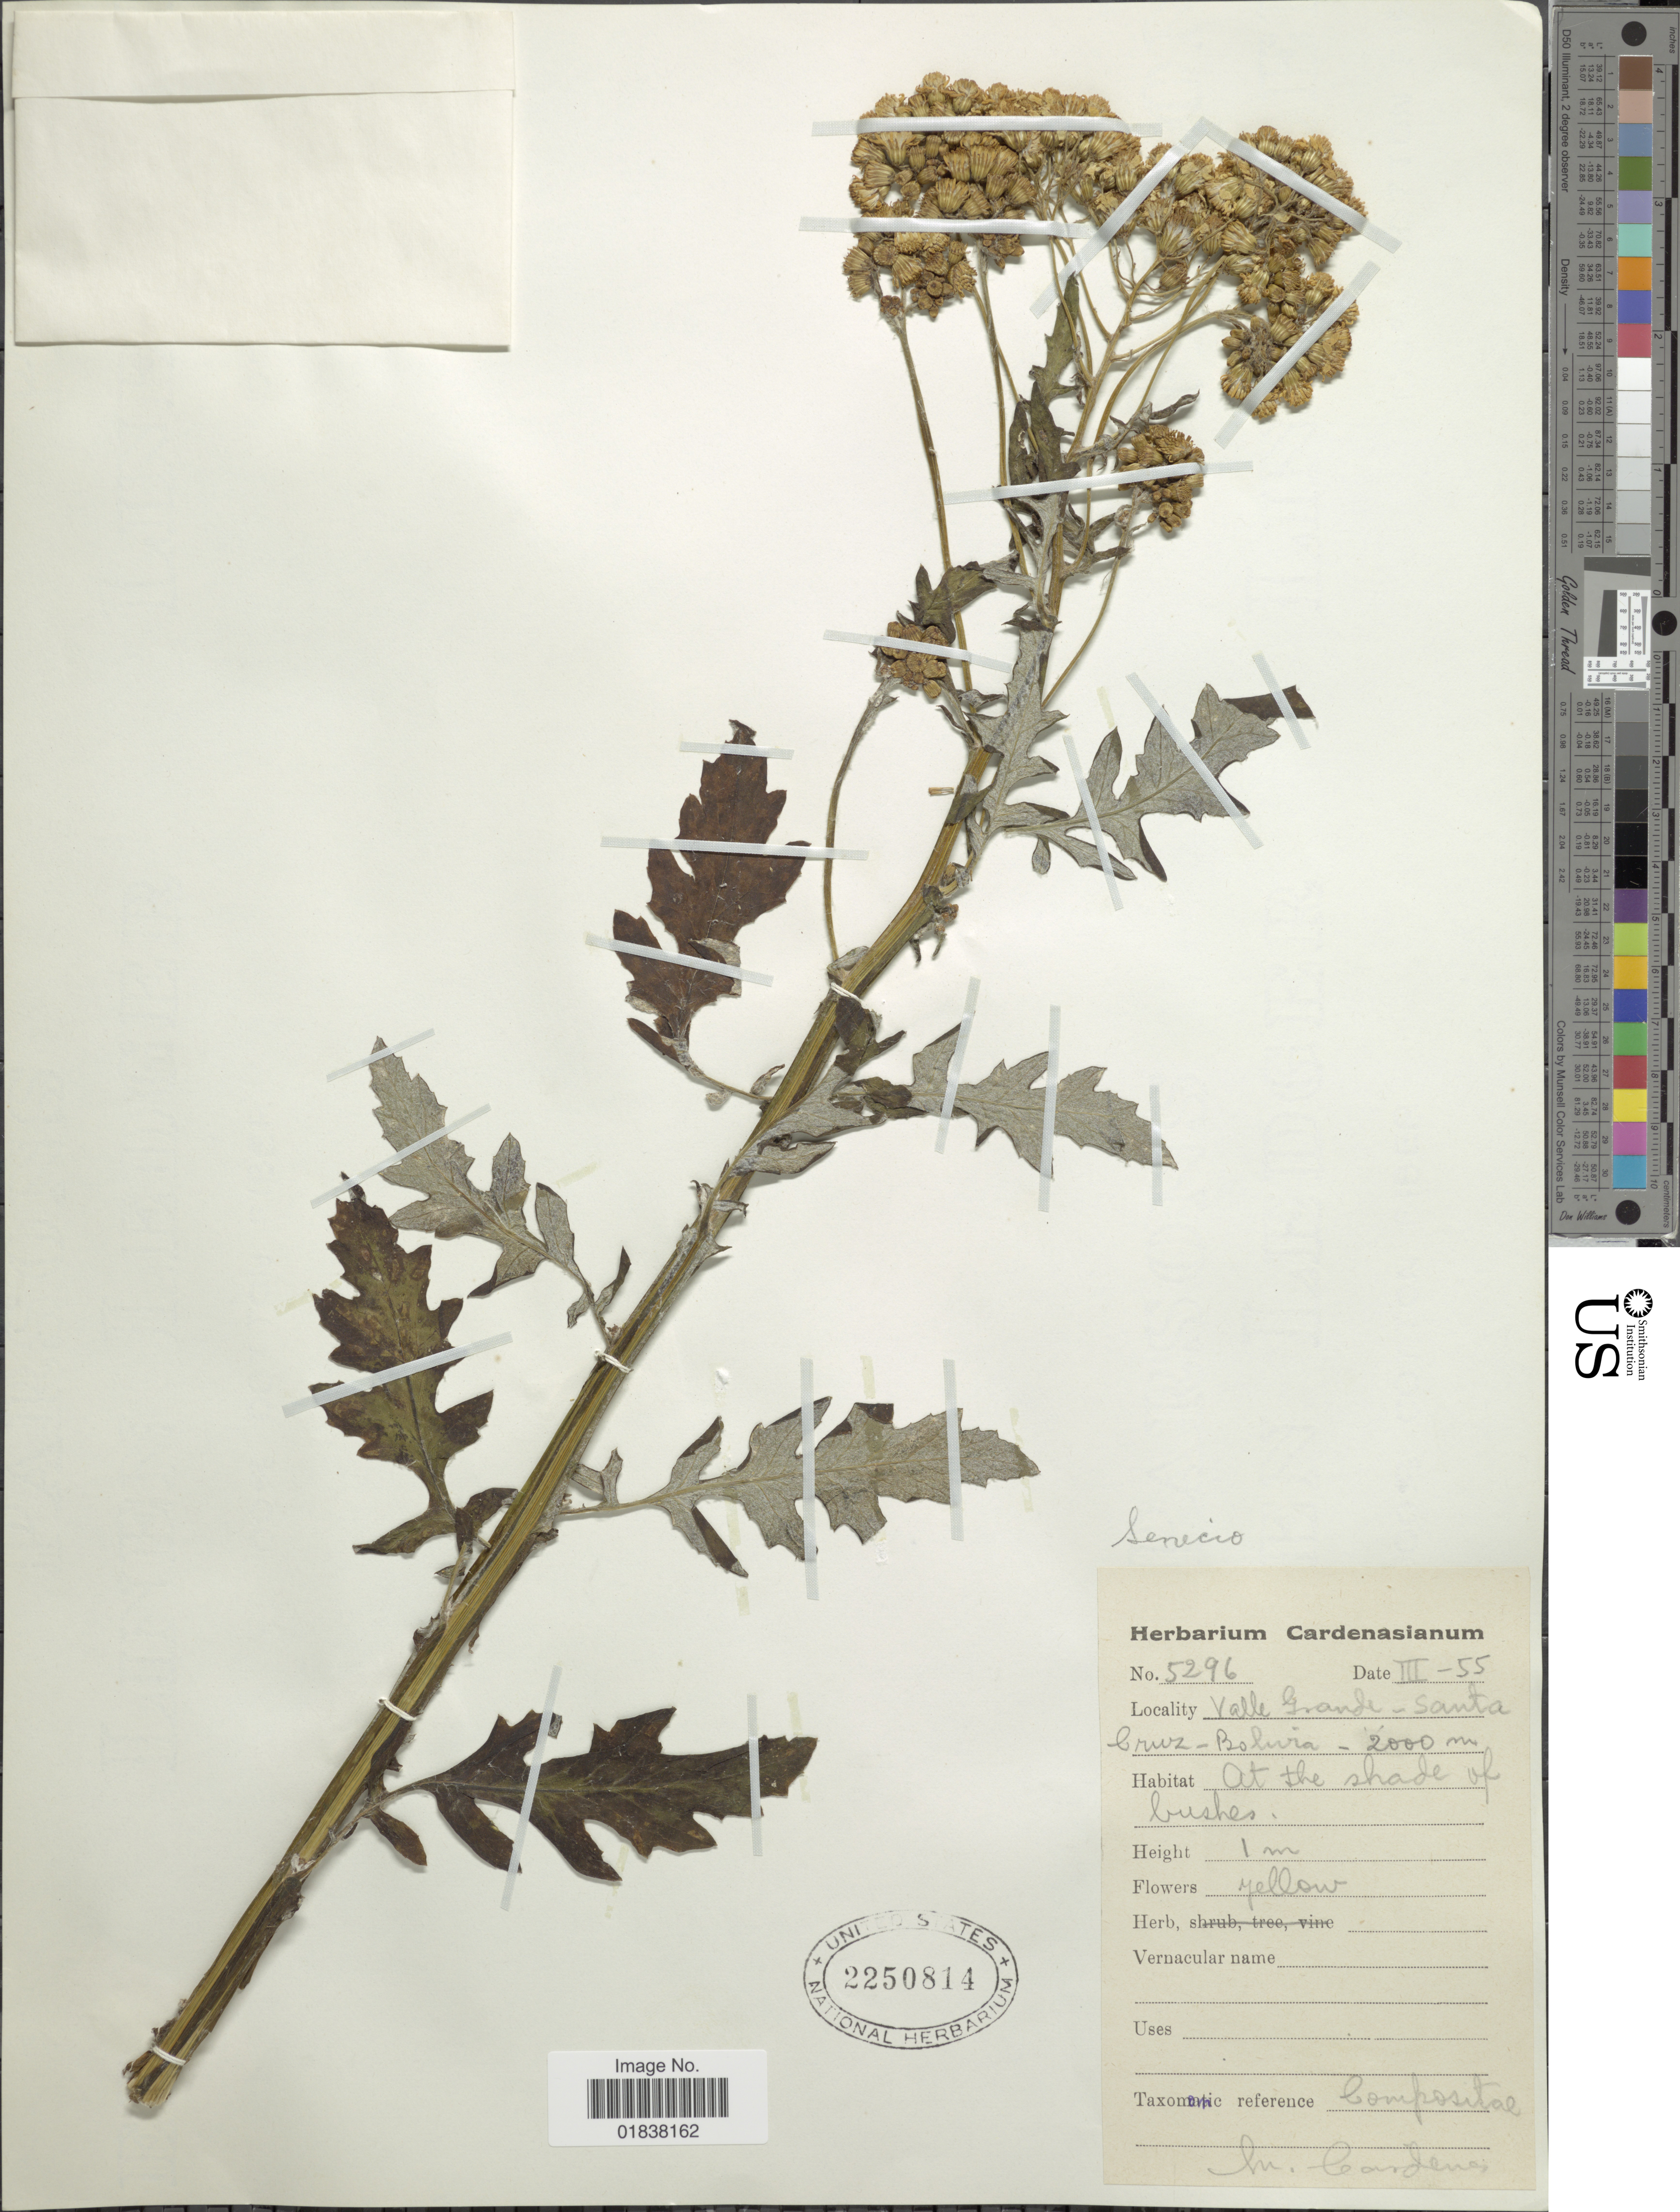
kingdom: Plantae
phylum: Tracheophyta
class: Magnoliopsida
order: Asterales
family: Asteraceae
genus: Senecio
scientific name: Senecio pentapterus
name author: Cabrera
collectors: M. Cárdenas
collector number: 5296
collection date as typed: Transcribed d/m/y: /3/55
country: Bolivia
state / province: Santa Cruz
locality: Valle Grande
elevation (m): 2000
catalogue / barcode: US 2250814